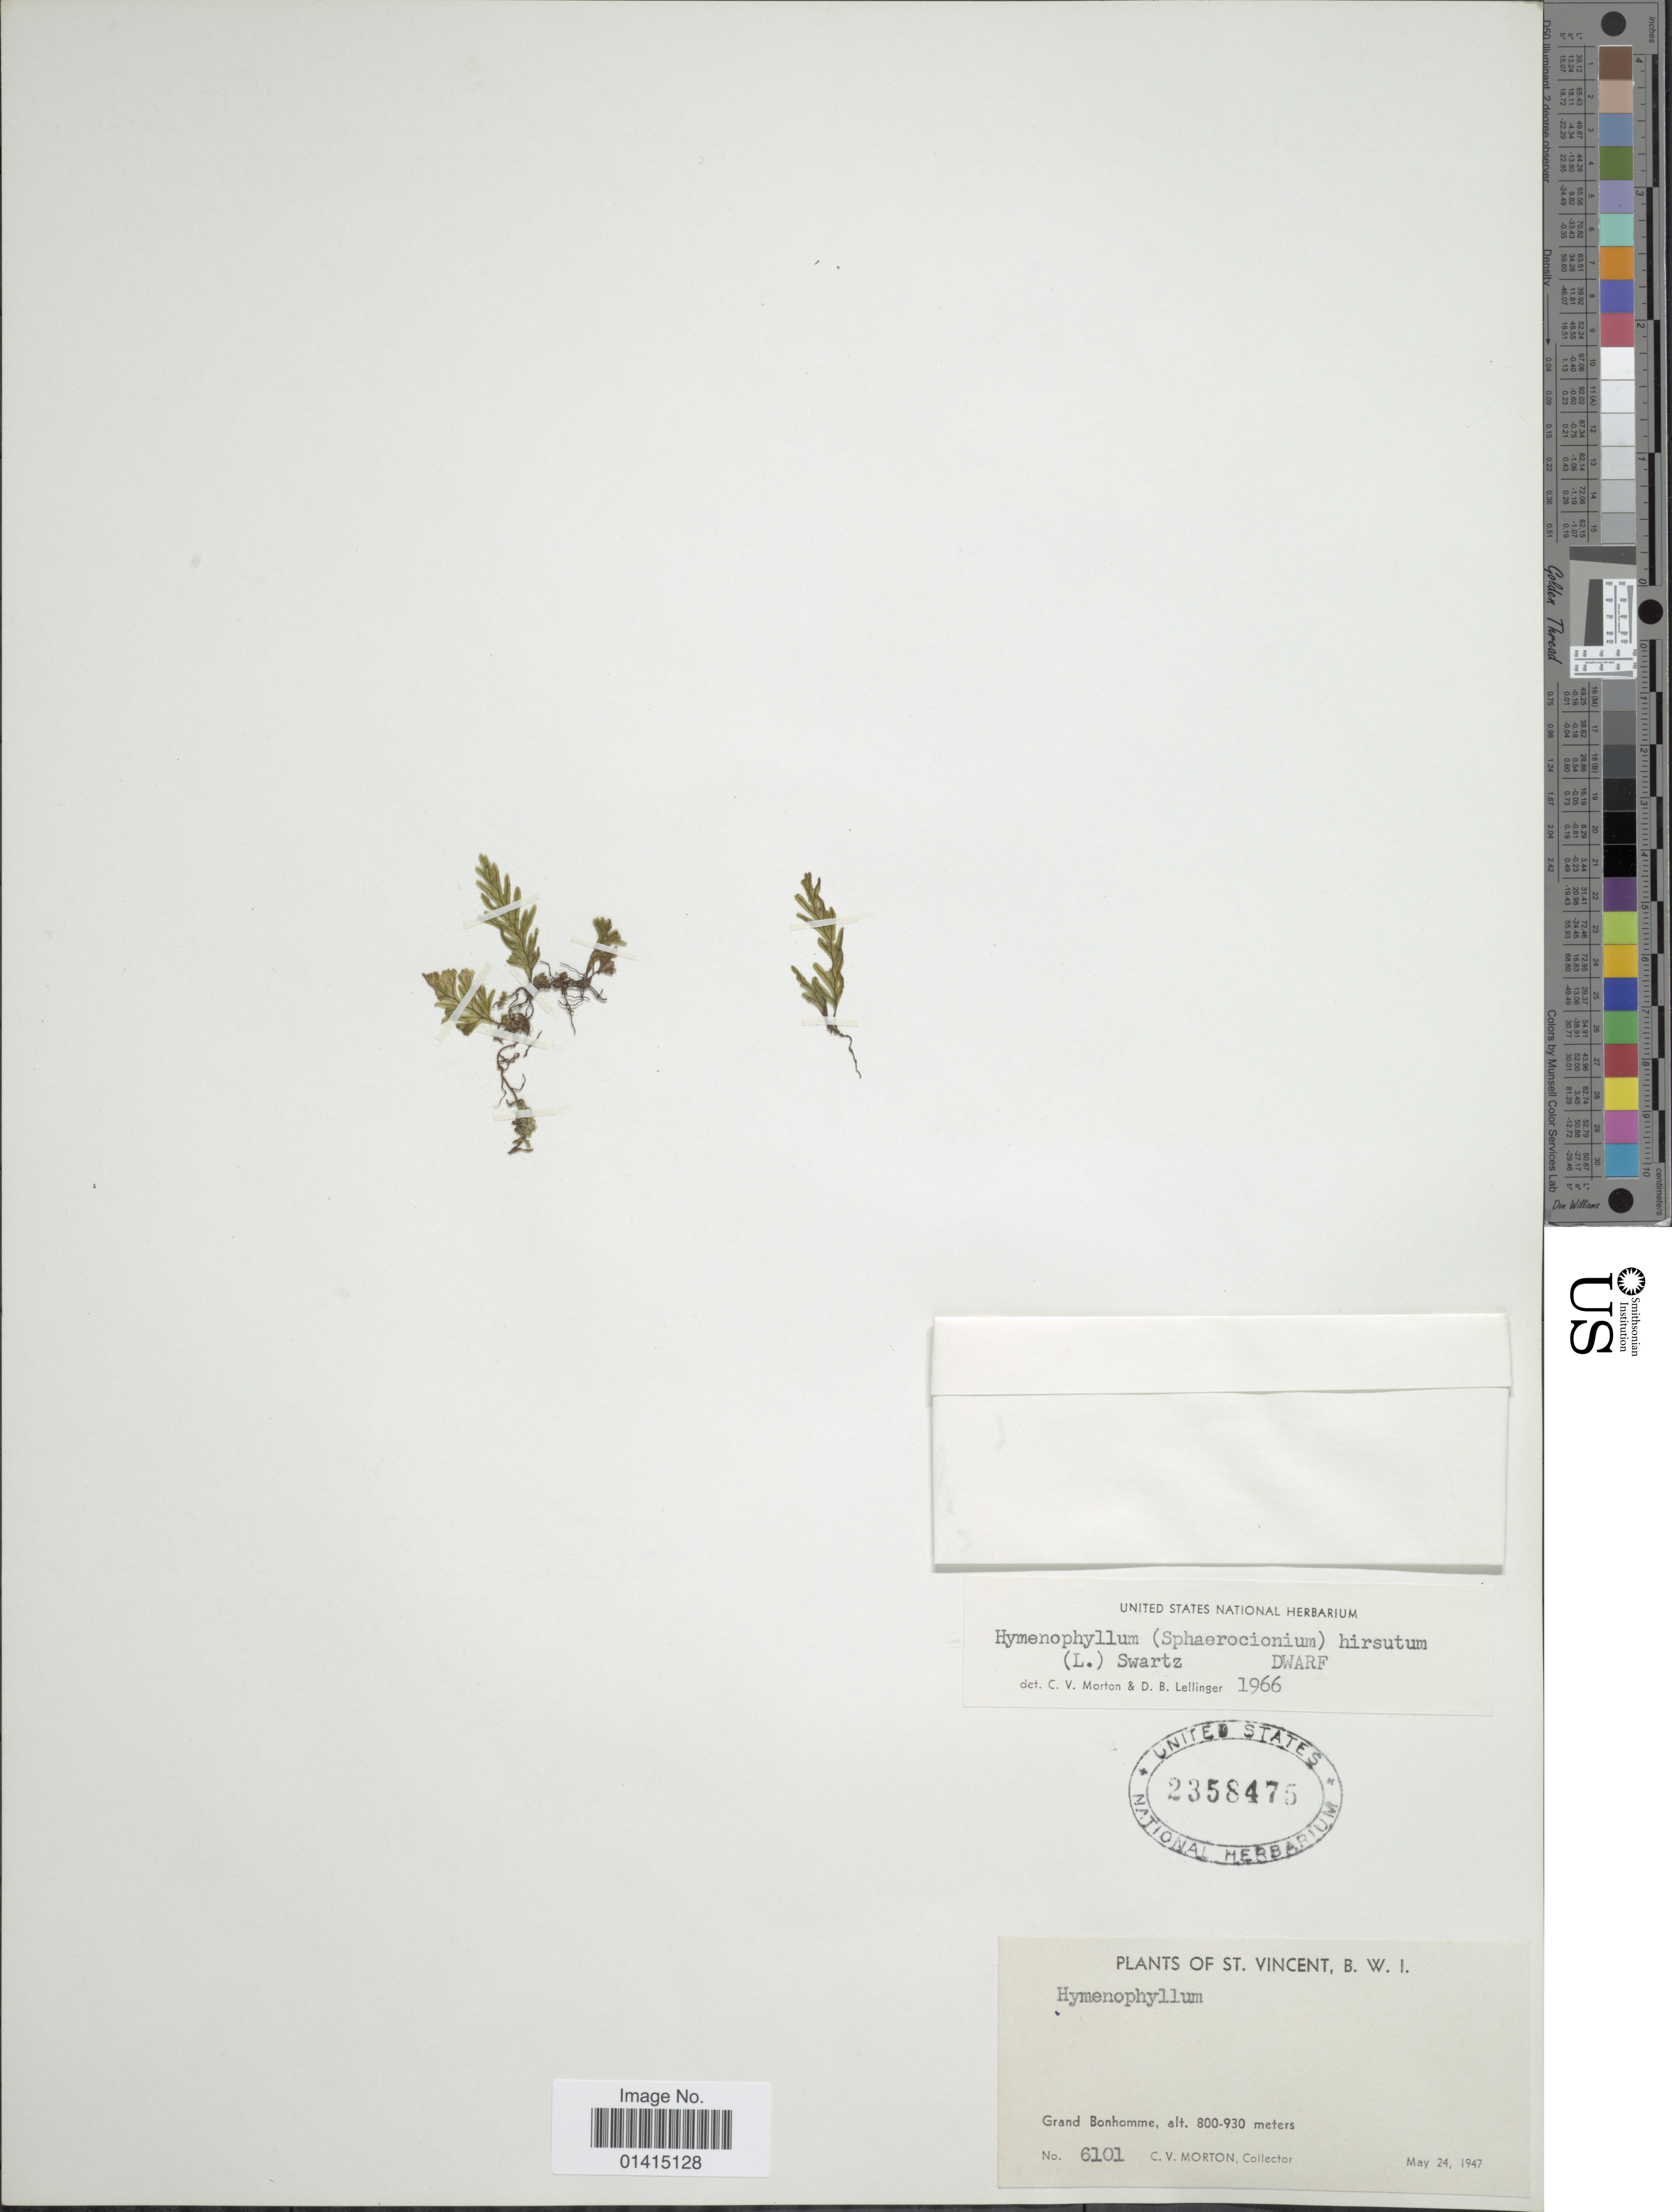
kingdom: Plantae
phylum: Tracheophyta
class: Polypodiopsida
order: Hymenophyllales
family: Hymenophyllaceae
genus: Hymenophyllum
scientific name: Hymenophyllum hirsutum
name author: (L.) Sw.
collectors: C. V. Morton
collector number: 6101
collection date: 1947-05-24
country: St. Vincent - Grenadines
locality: St. Vincent, B.W.I., Grand Bonhomme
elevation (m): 800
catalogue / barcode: US 2358475